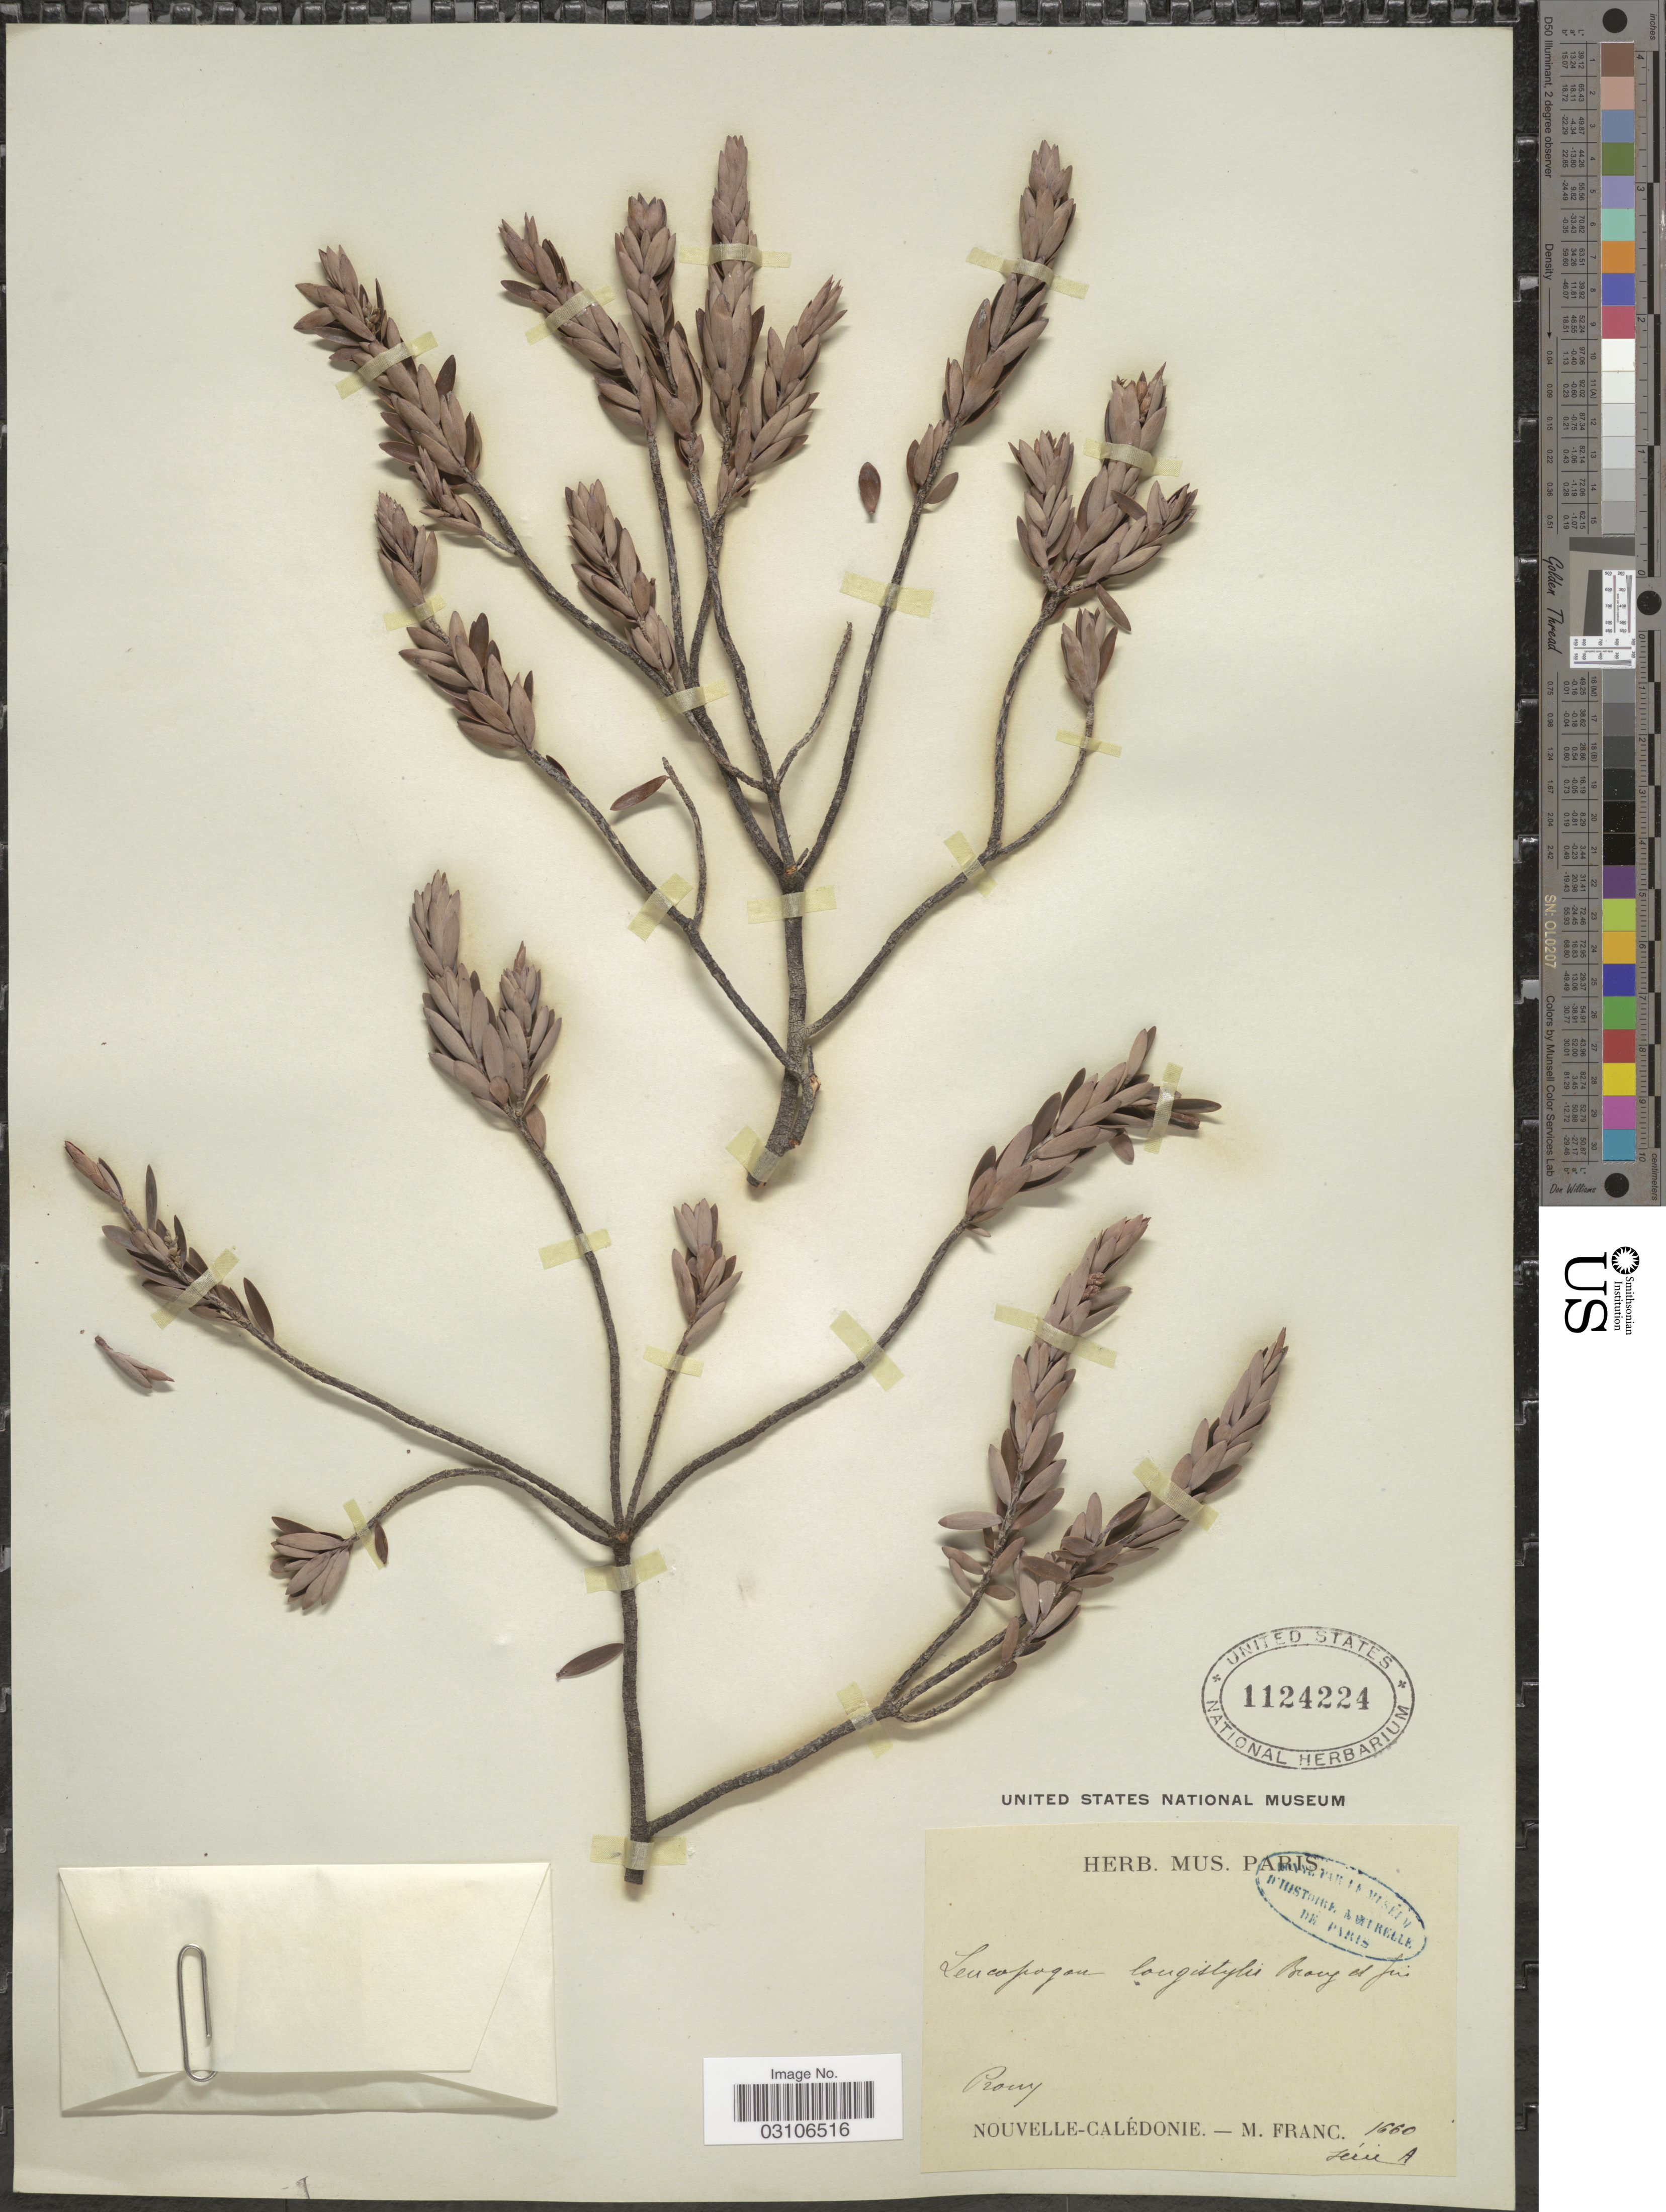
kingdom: Plantae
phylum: Tracheophyta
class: Magnoliopsida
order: Ericales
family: Ericaceae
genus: Styphelia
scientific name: Styphelia longistylis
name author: (Brongn. & Gris) Sleumer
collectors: M. Franc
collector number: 1660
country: New Caledonia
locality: Prony.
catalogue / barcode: US 1124224